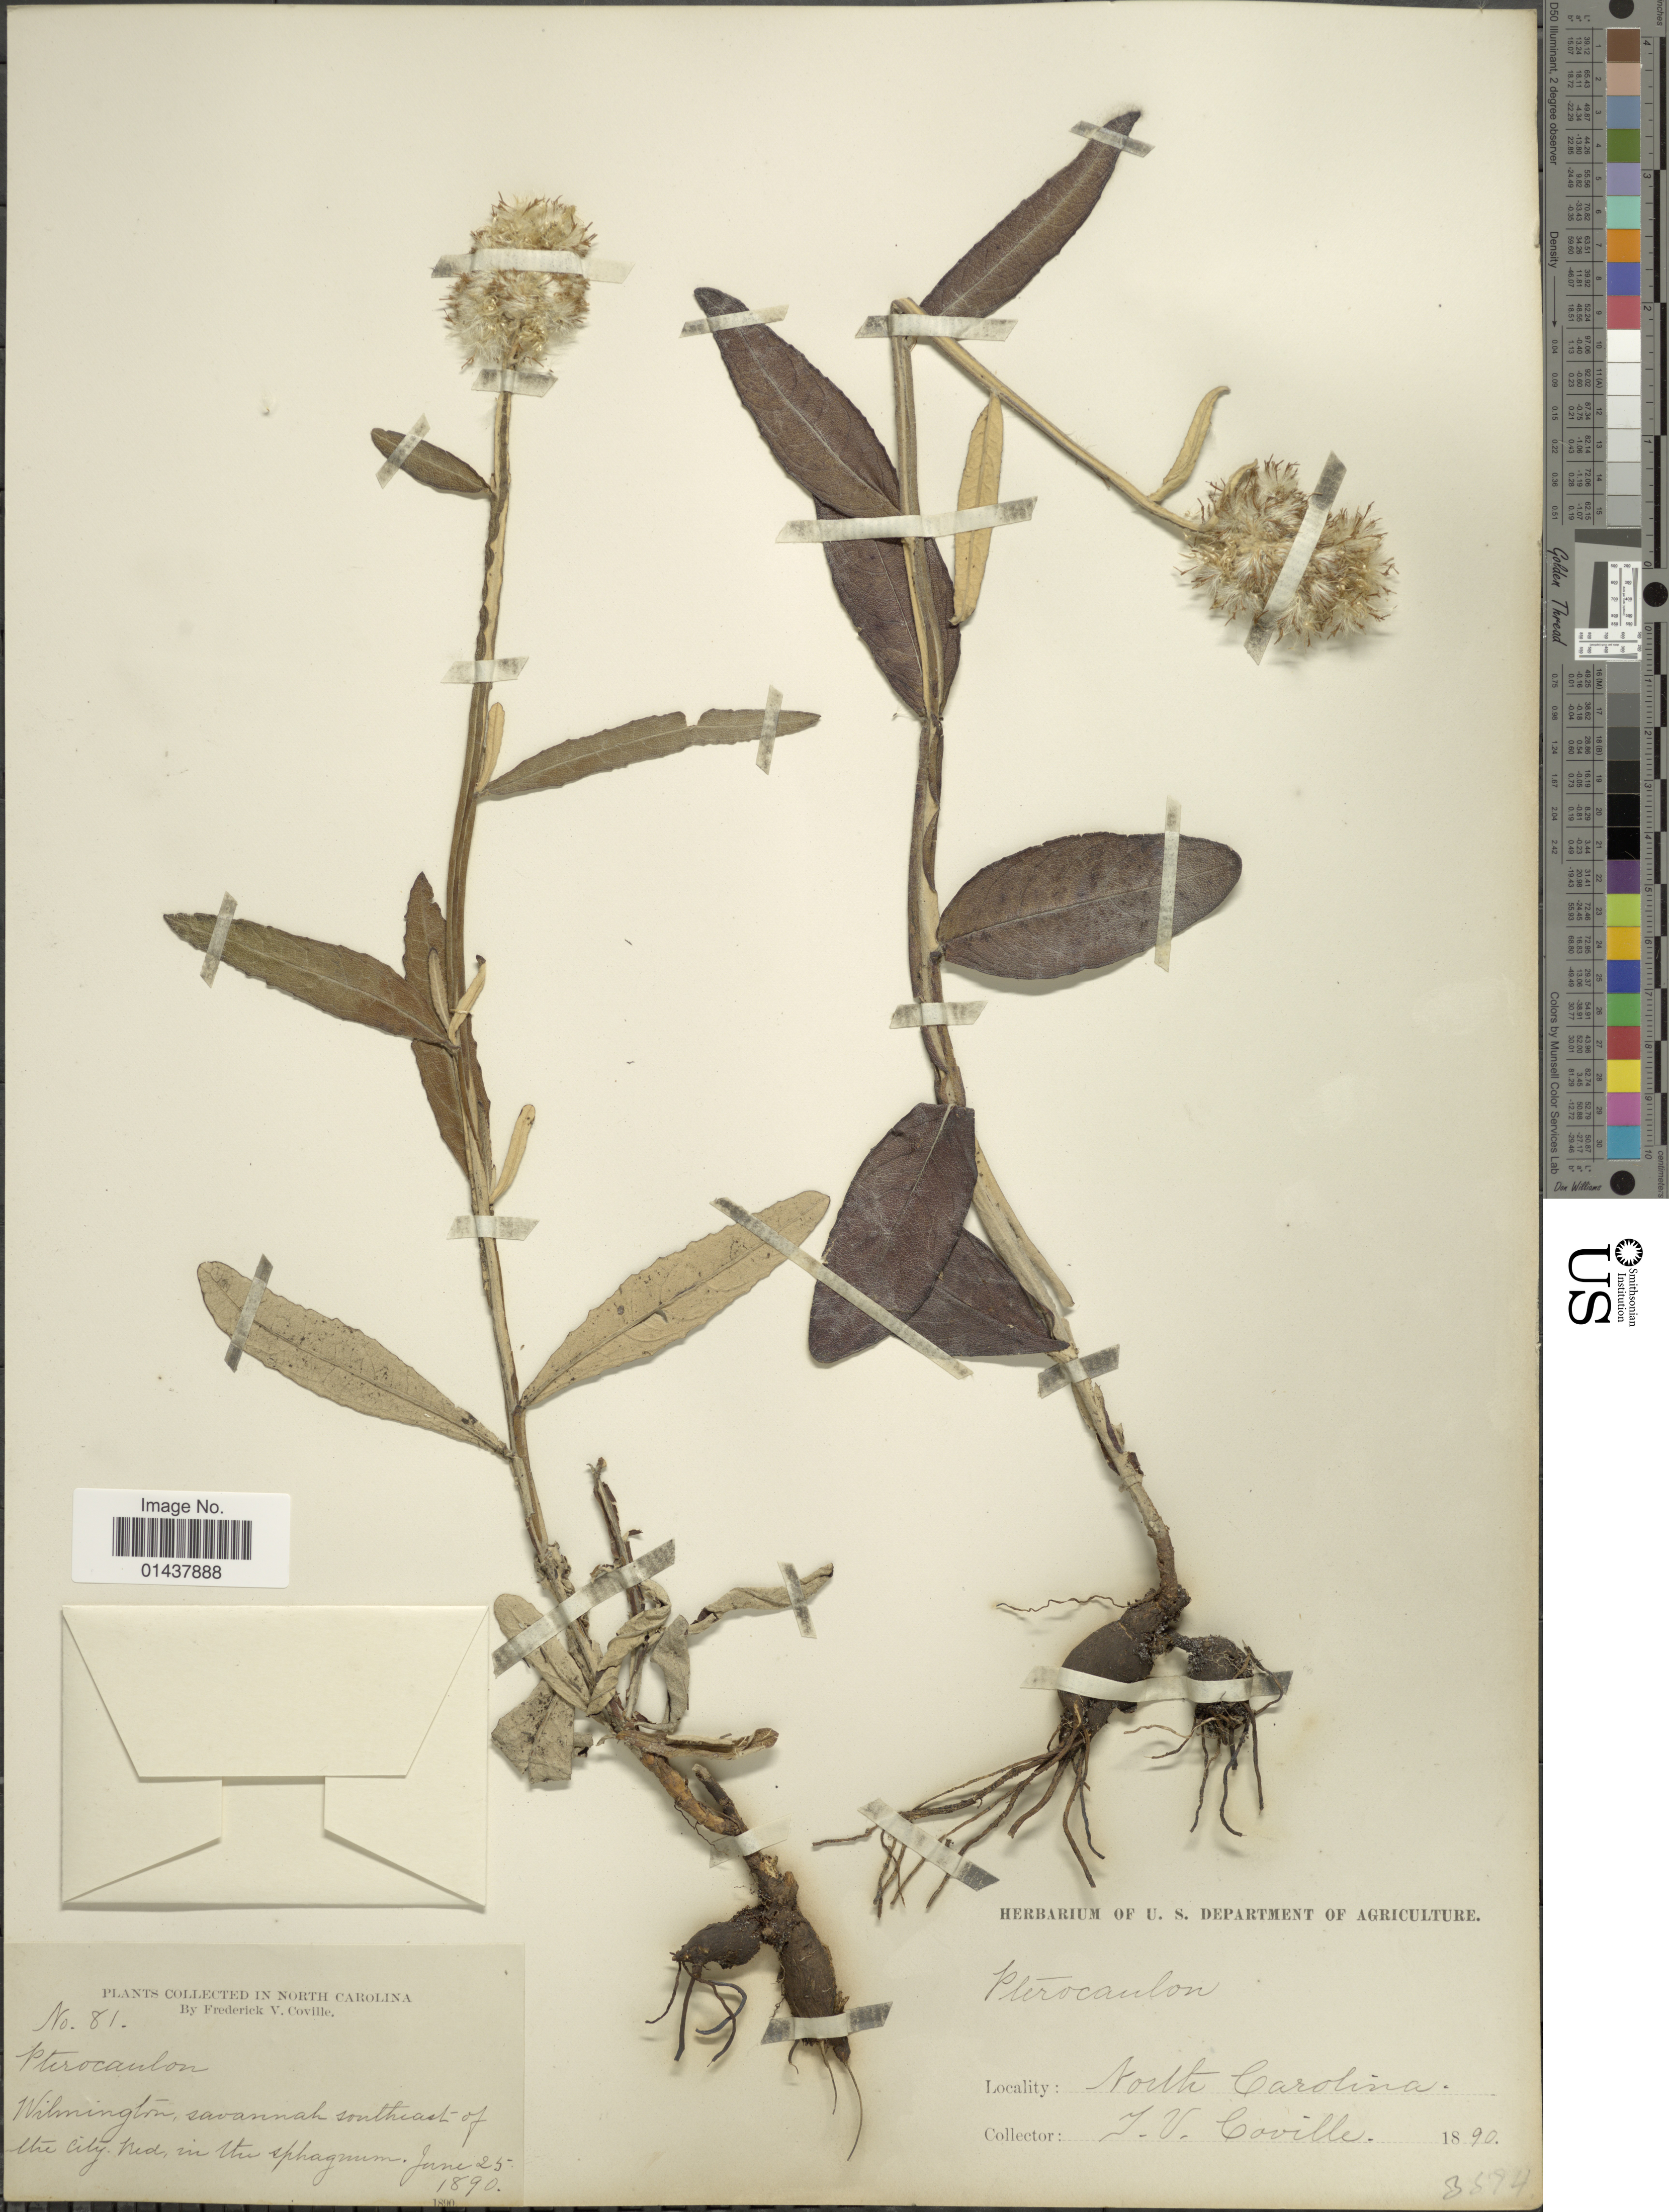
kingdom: Plantae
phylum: Tracheophyta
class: Magnoliopsida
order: Asterales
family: Asteraceae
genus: Pterocaulon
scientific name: Pterocaulon undulatum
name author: C. Mohr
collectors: F. V. Coville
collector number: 81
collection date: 1890-06-25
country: United States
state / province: North Carolina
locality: Wilmington, savannah southeast of the city, Bed, in the sphagnum